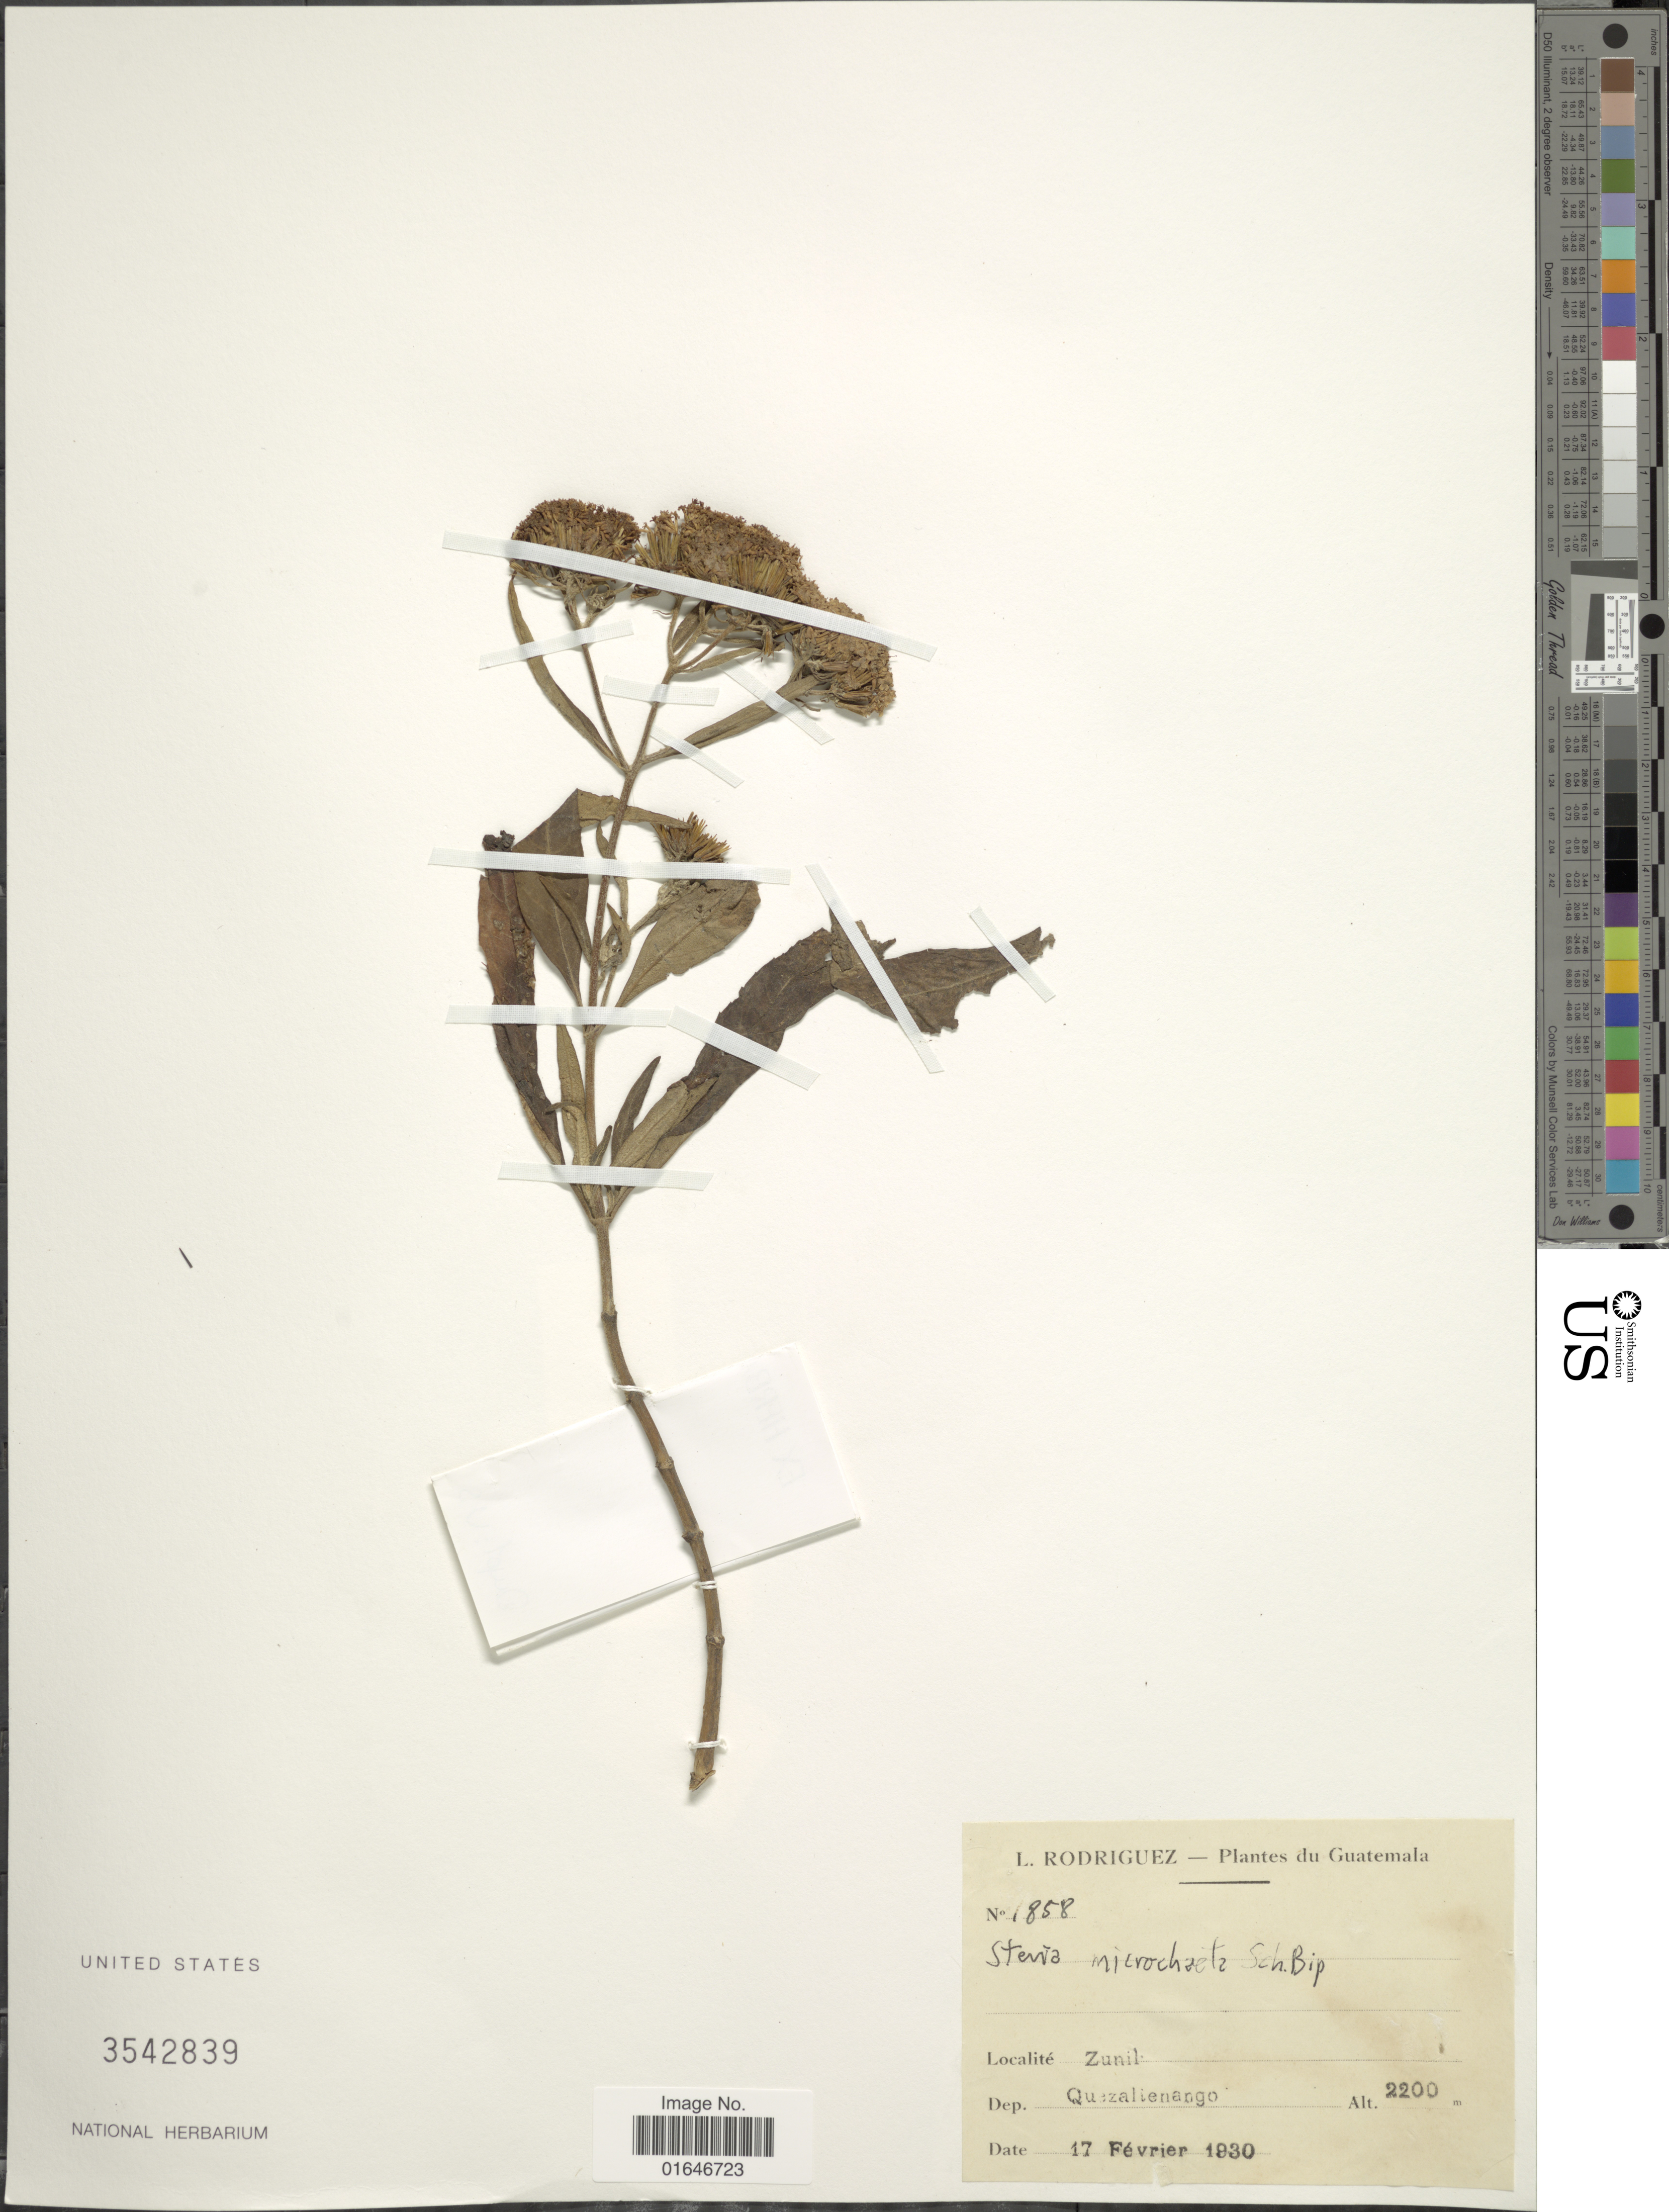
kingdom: Plantae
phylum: Tracheophyta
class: Magnoliopsida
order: Asterales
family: Asteraceae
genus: Stevia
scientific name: Stevia microchaeta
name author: Sch. Bip.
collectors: L. Rodriguez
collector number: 1858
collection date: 1930-02-17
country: Guatemala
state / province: Quetzaltenango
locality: Zunil.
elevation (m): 2200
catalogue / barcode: US 3542839